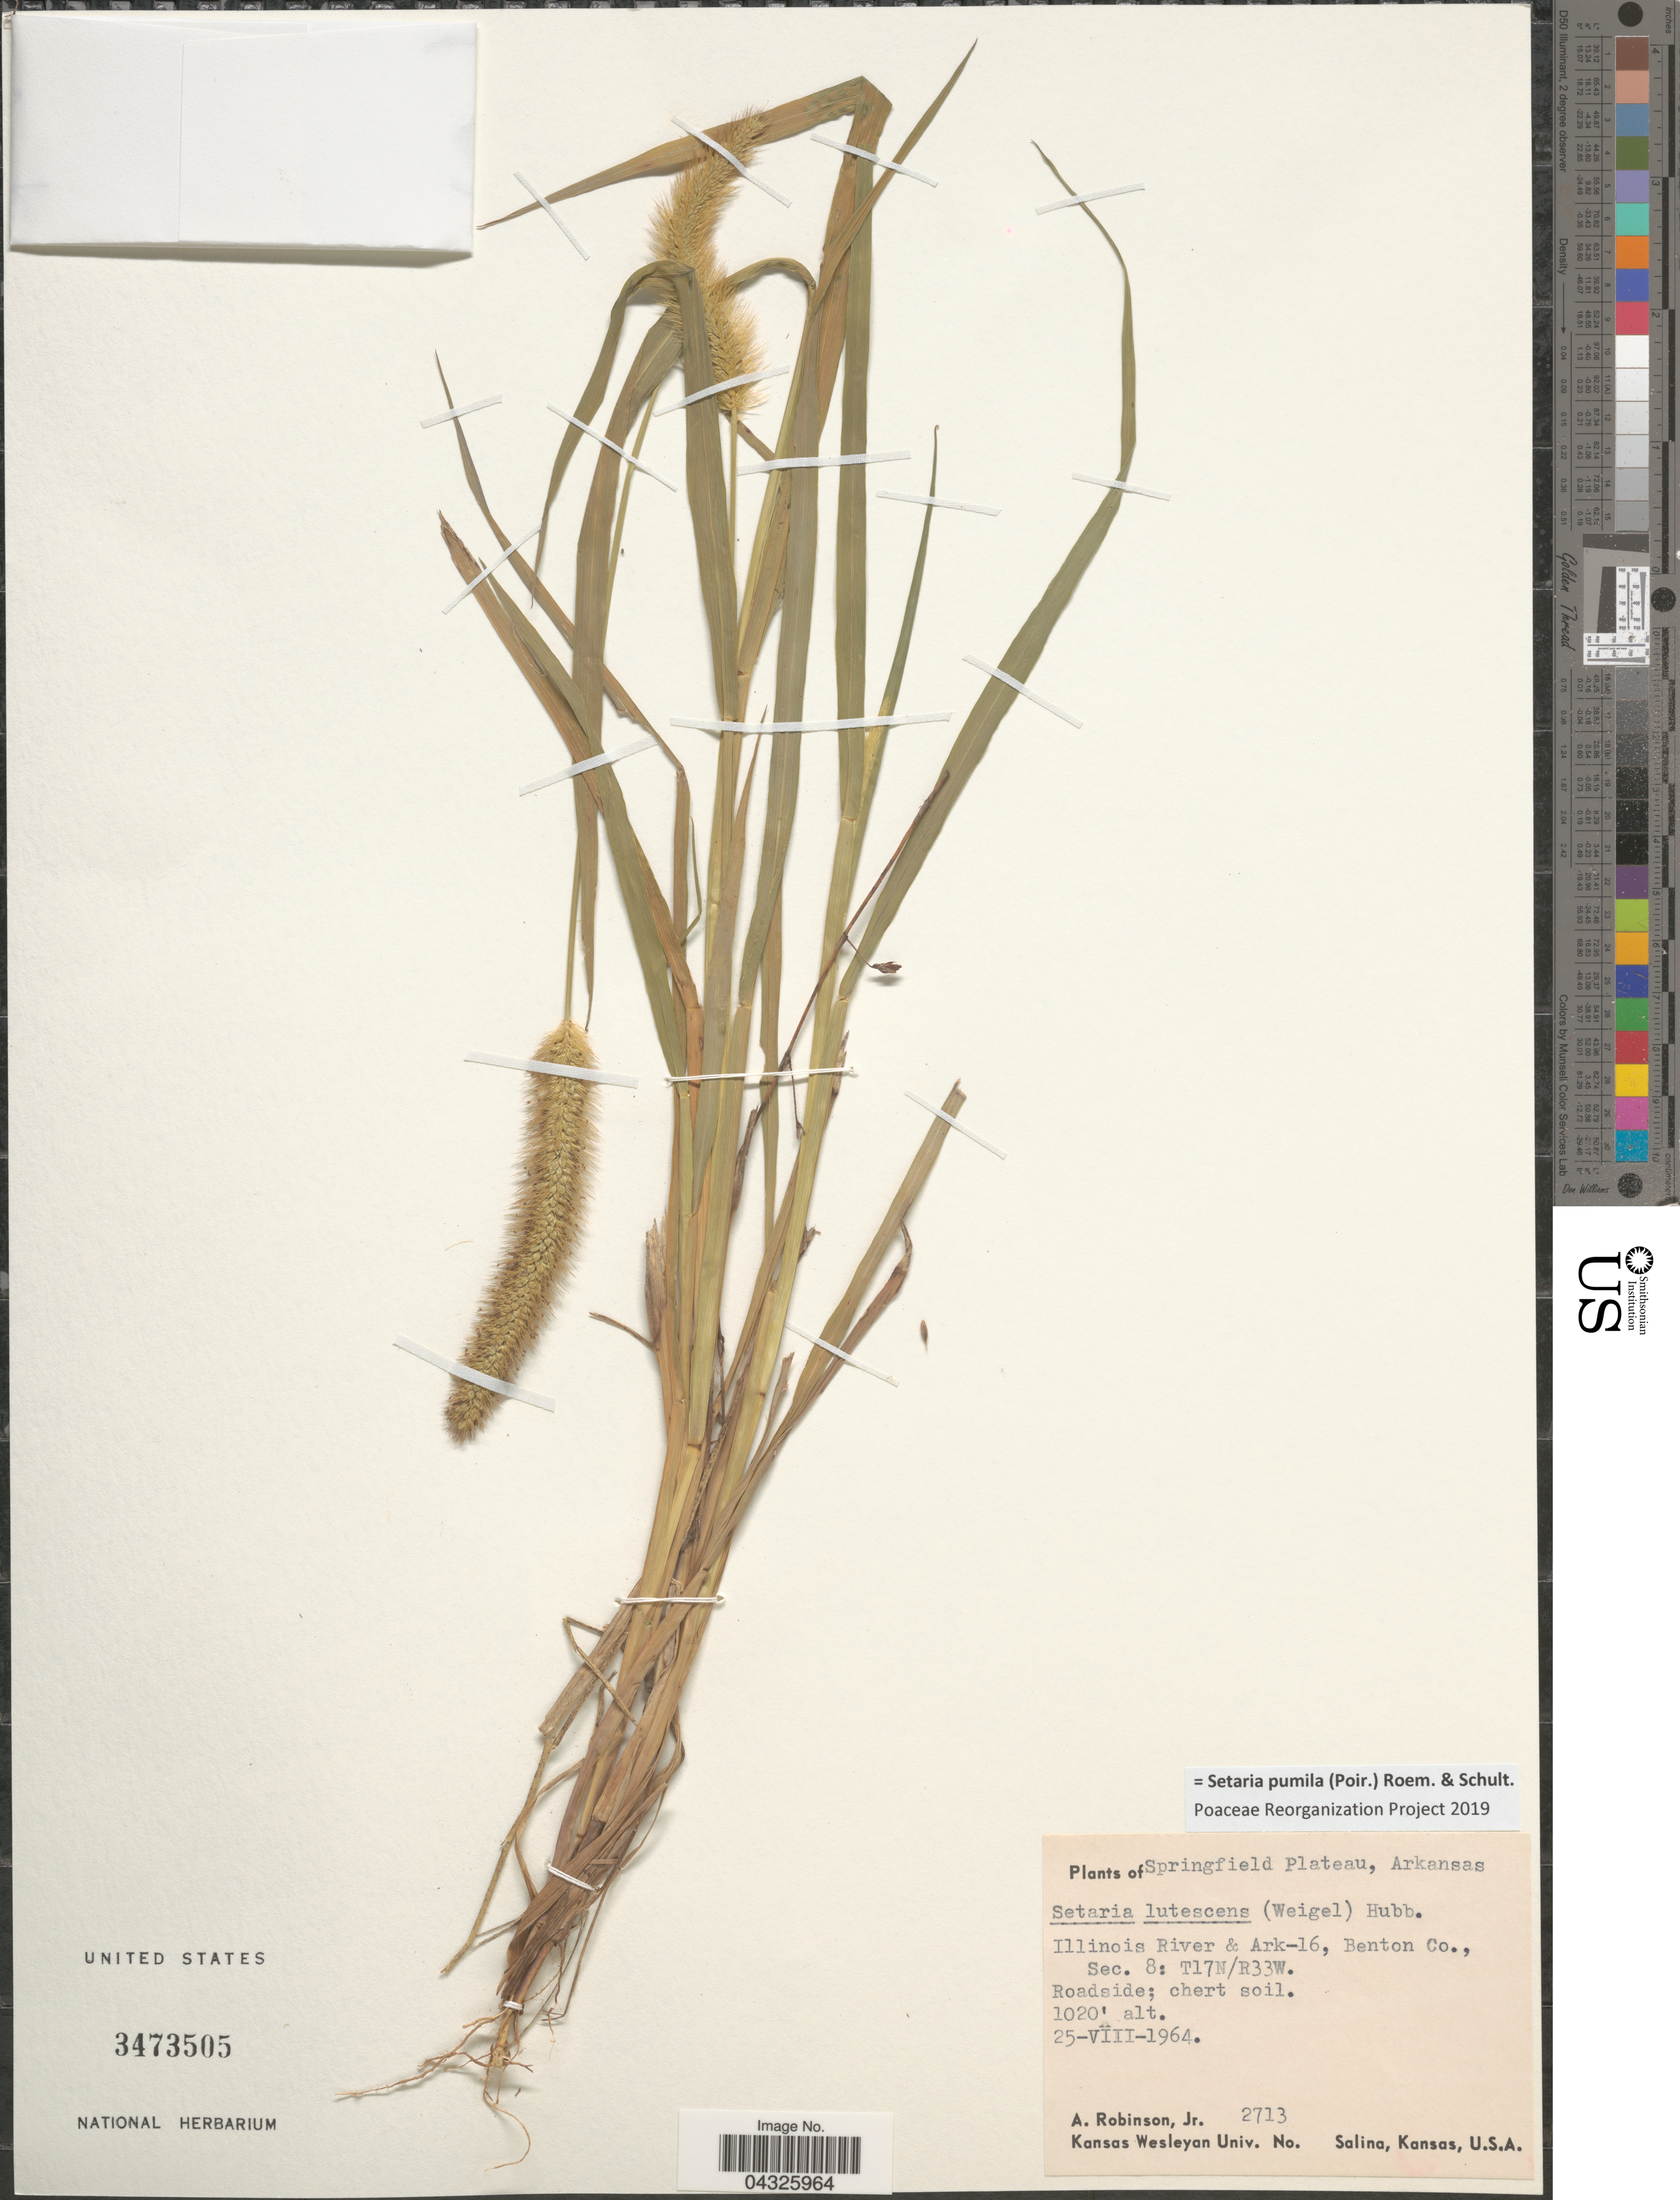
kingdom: Plantae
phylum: Tracheophyta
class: Liliopsida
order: Poales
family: Poaceae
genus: Setaria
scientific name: Setaria pumila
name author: (Poir.) Roem. & Schult.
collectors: A. Robinson Jr.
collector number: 2713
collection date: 1964-08-25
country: United States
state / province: Arkansas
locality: Springfield Plateau. Illinois River & Ark-16, Benton Co., Sec. 8: T17N/R33W.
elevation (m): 311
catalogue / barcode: US 3473505